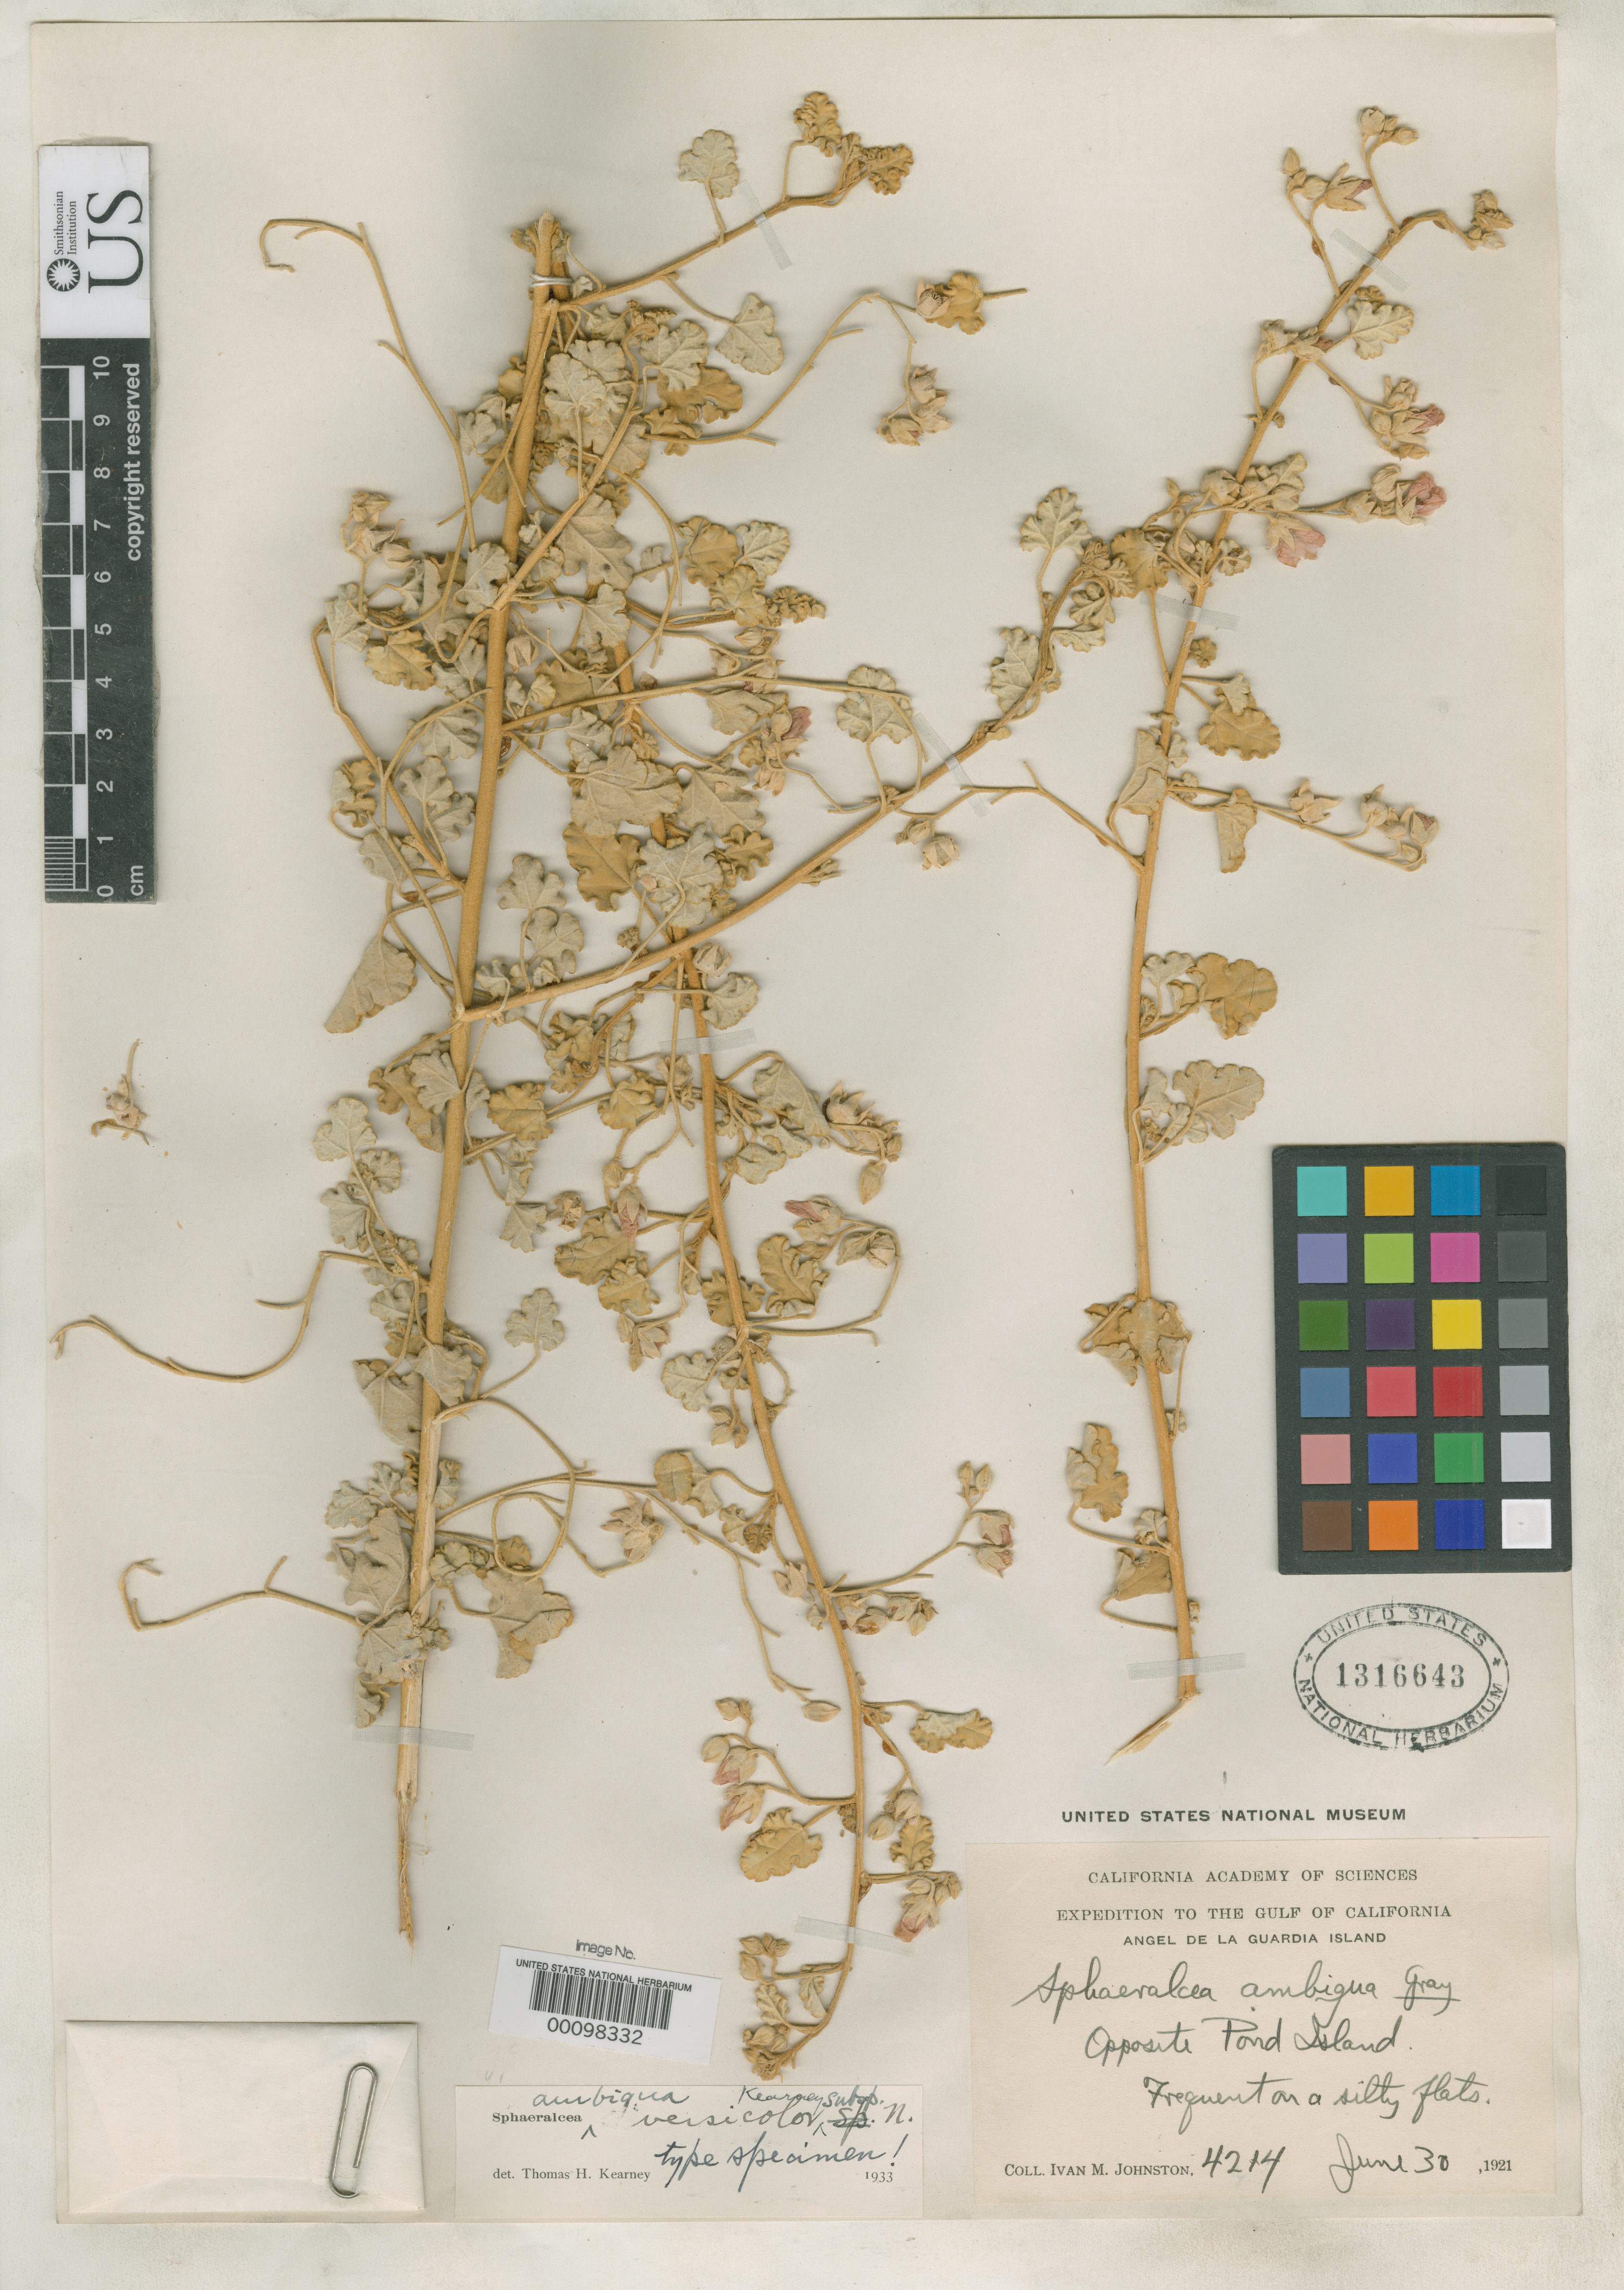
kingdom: Plantae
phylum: Tracheophyta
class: Magnoliopsida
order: Malvales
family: Malvaceae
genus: Sphaeralcea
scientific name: Sphaeralcea ambigua subsp. versicolor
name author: Kearney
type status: Isotype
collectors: I.M. Johnston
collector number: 4214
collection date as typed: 30 Jun 1921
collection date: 1921-06-30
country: Mexico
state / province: Baja California Norte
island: Angel de La Guardia Island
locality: Opposite Pond Island.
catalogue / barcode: US 1316643